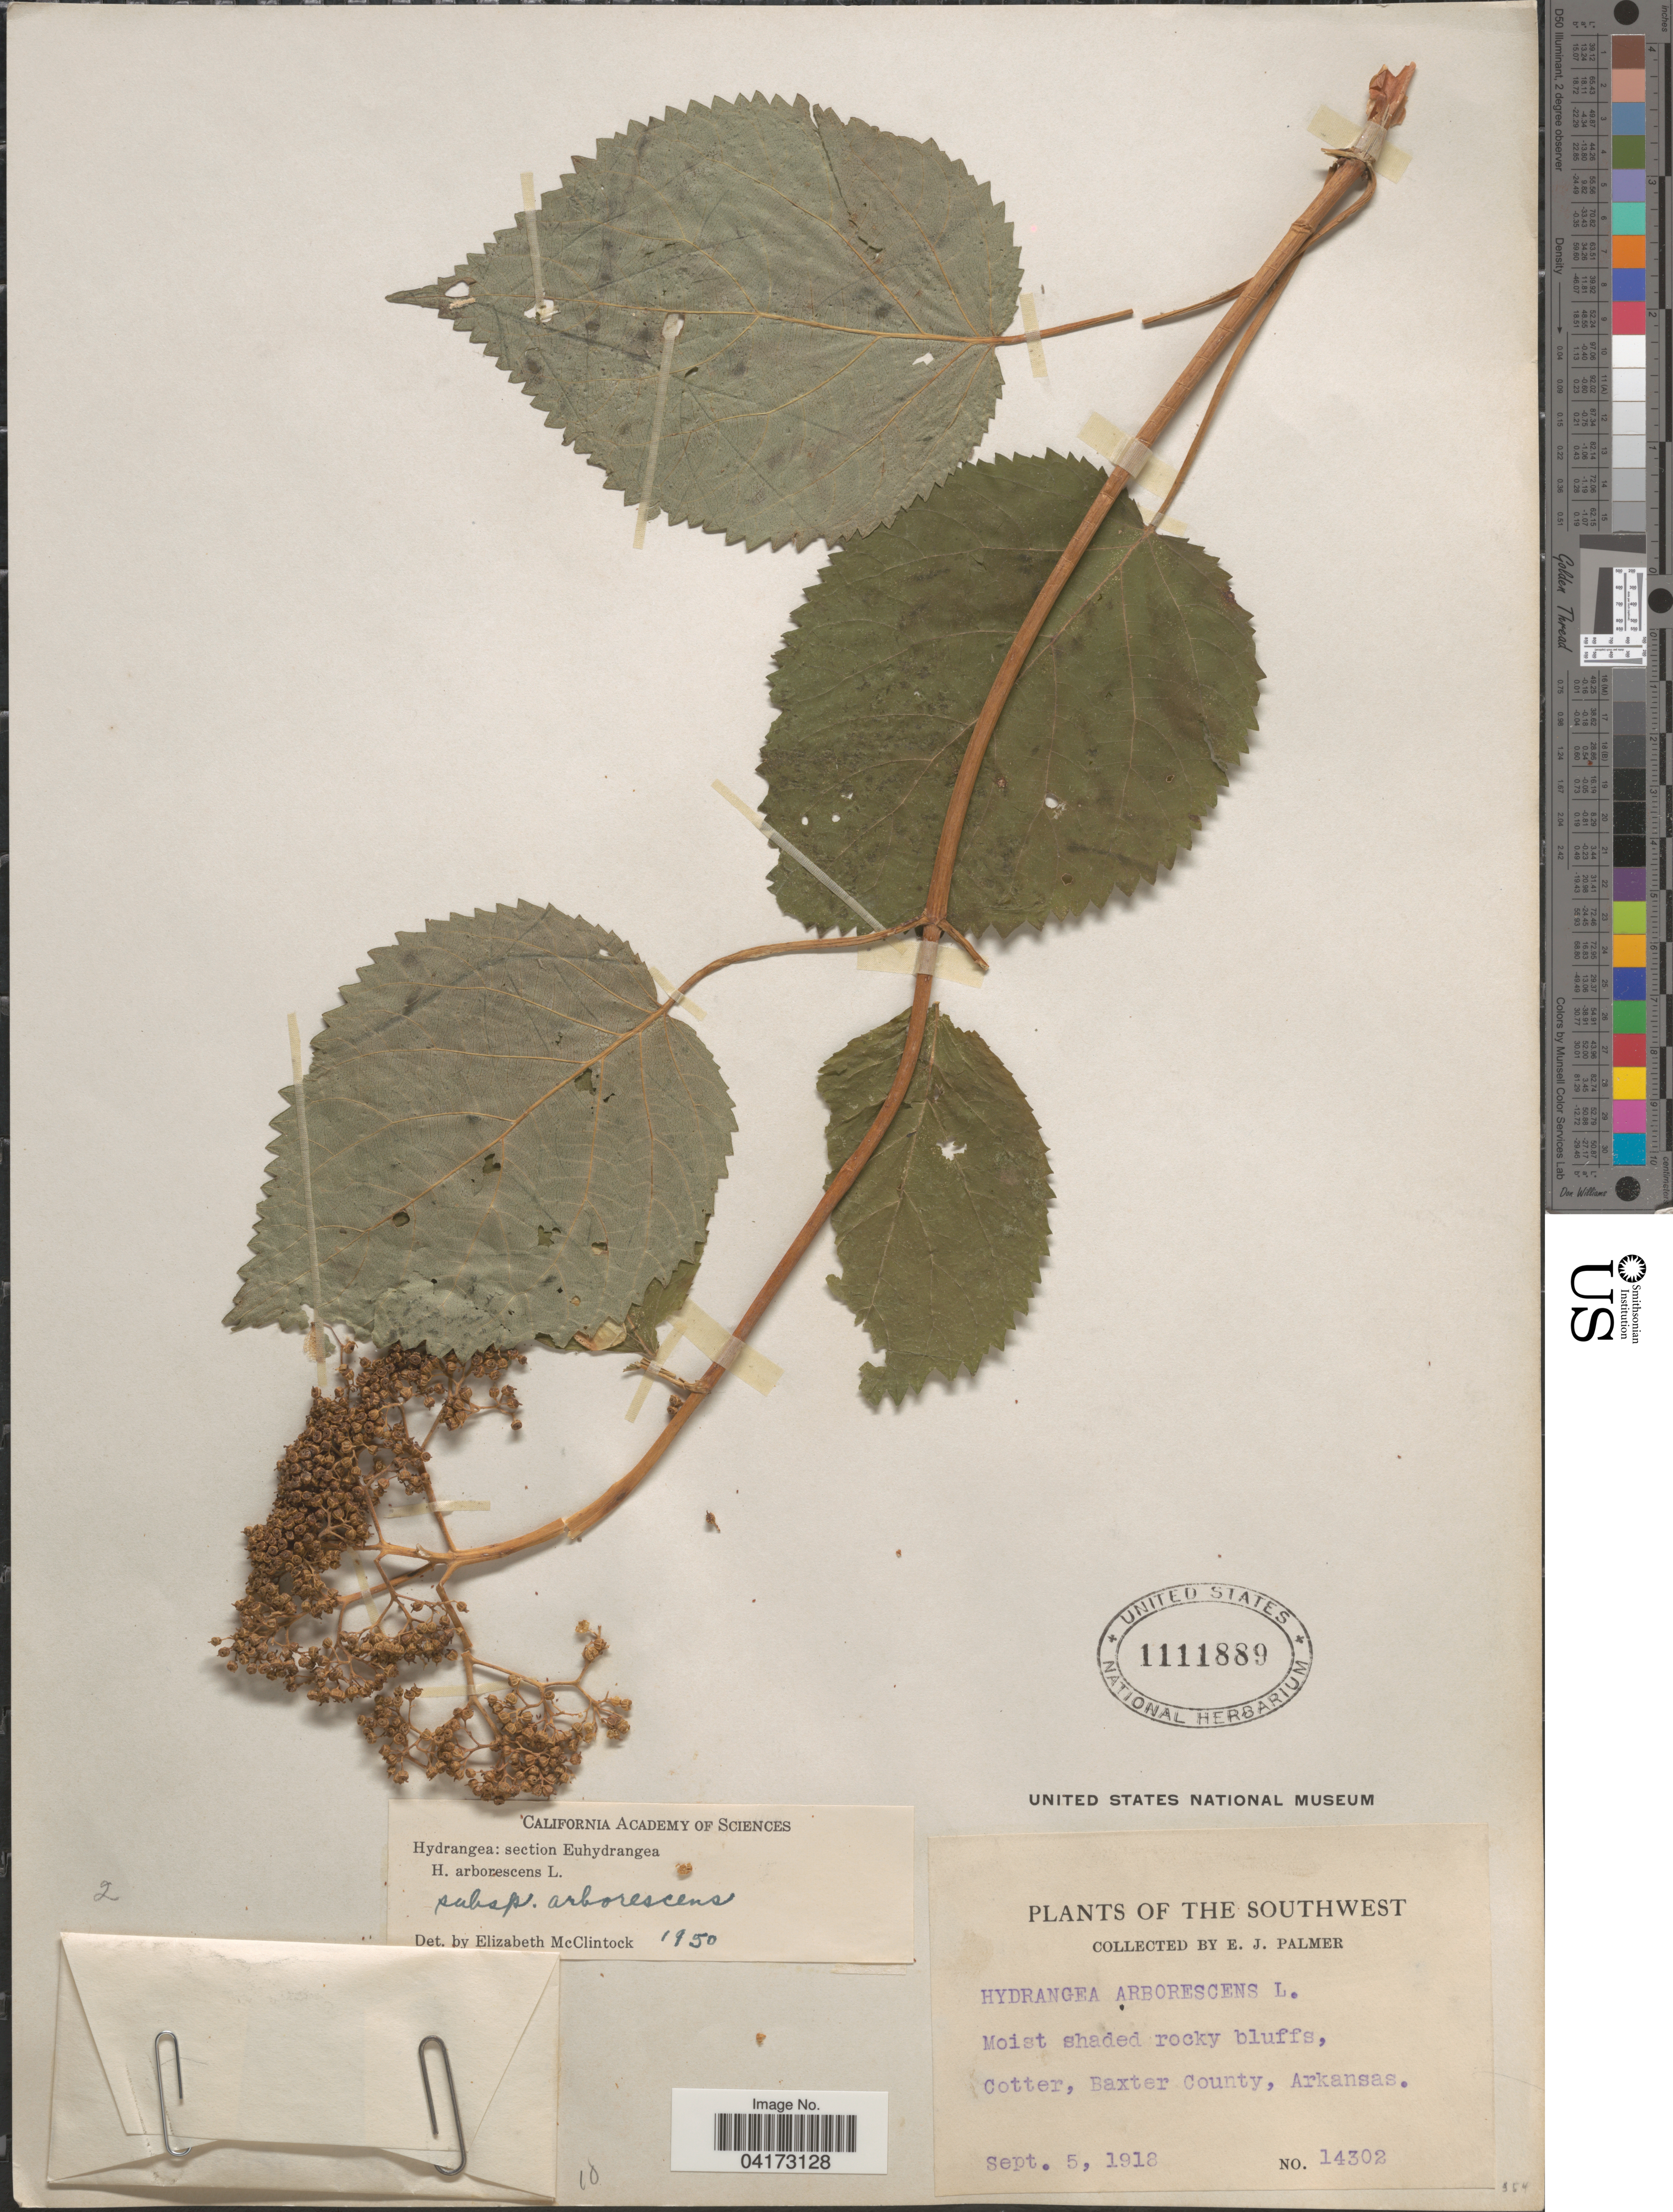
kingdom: Plantae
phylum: Tracheophyta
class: Magnoliopsida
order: Cornales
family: Hydrangeaceae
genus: Hydrangea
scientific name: Hydrangea arborescens subsp. arborescens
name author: L.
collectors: E. J. Palmer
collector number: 14302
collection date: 1918-09-05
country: United States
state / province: Arkansas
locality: The Southwest. Cotter, Baxter County.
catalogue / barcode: US 1111889